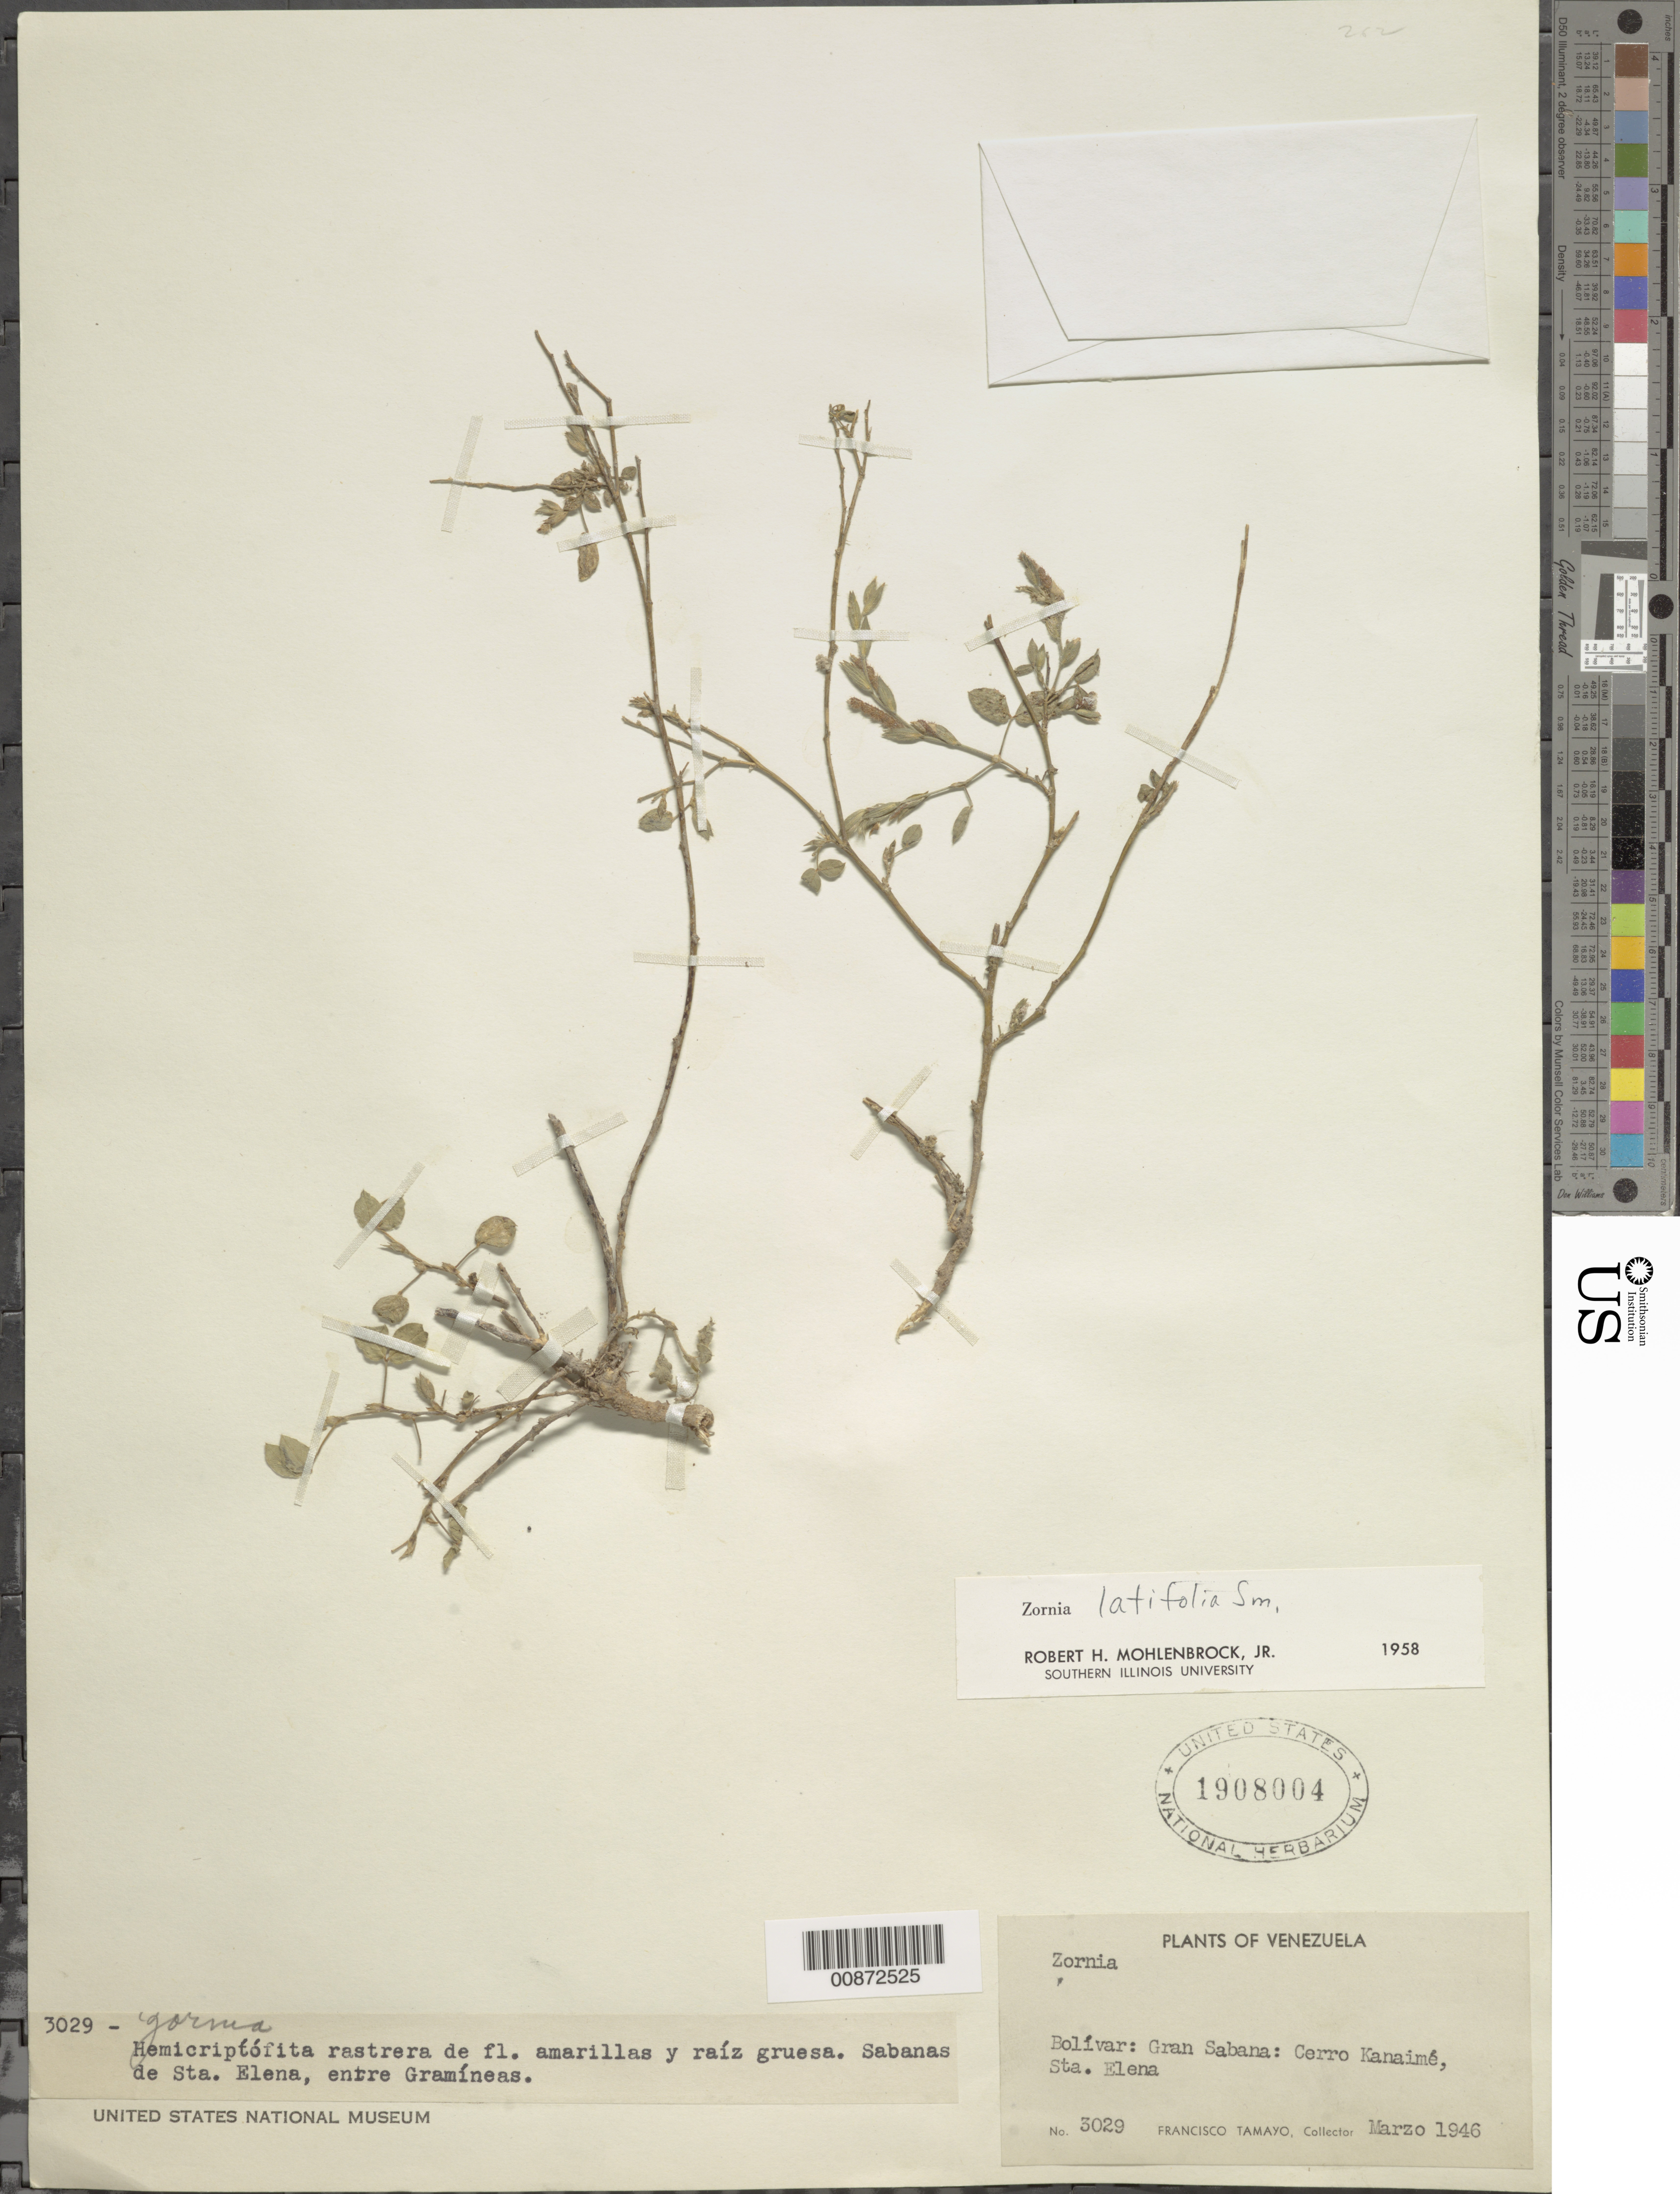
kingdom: Plantae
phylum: Tracheophyta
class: Magnoliopsida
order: Fabales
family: Fabaceae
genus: Zornia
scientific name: Zornia latifolia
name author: Sm.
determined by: Mohlenbrock, Robert H., Jr.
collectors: F. Tamayo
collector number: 3029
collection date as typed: Mar-46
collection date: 1946-03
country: Venezuela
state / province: Bolívar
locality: Gran Sabana, Sta. Elena, Cerro Kanaimé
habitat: Sabanas, entre Gramineas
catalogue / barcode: US 1908004